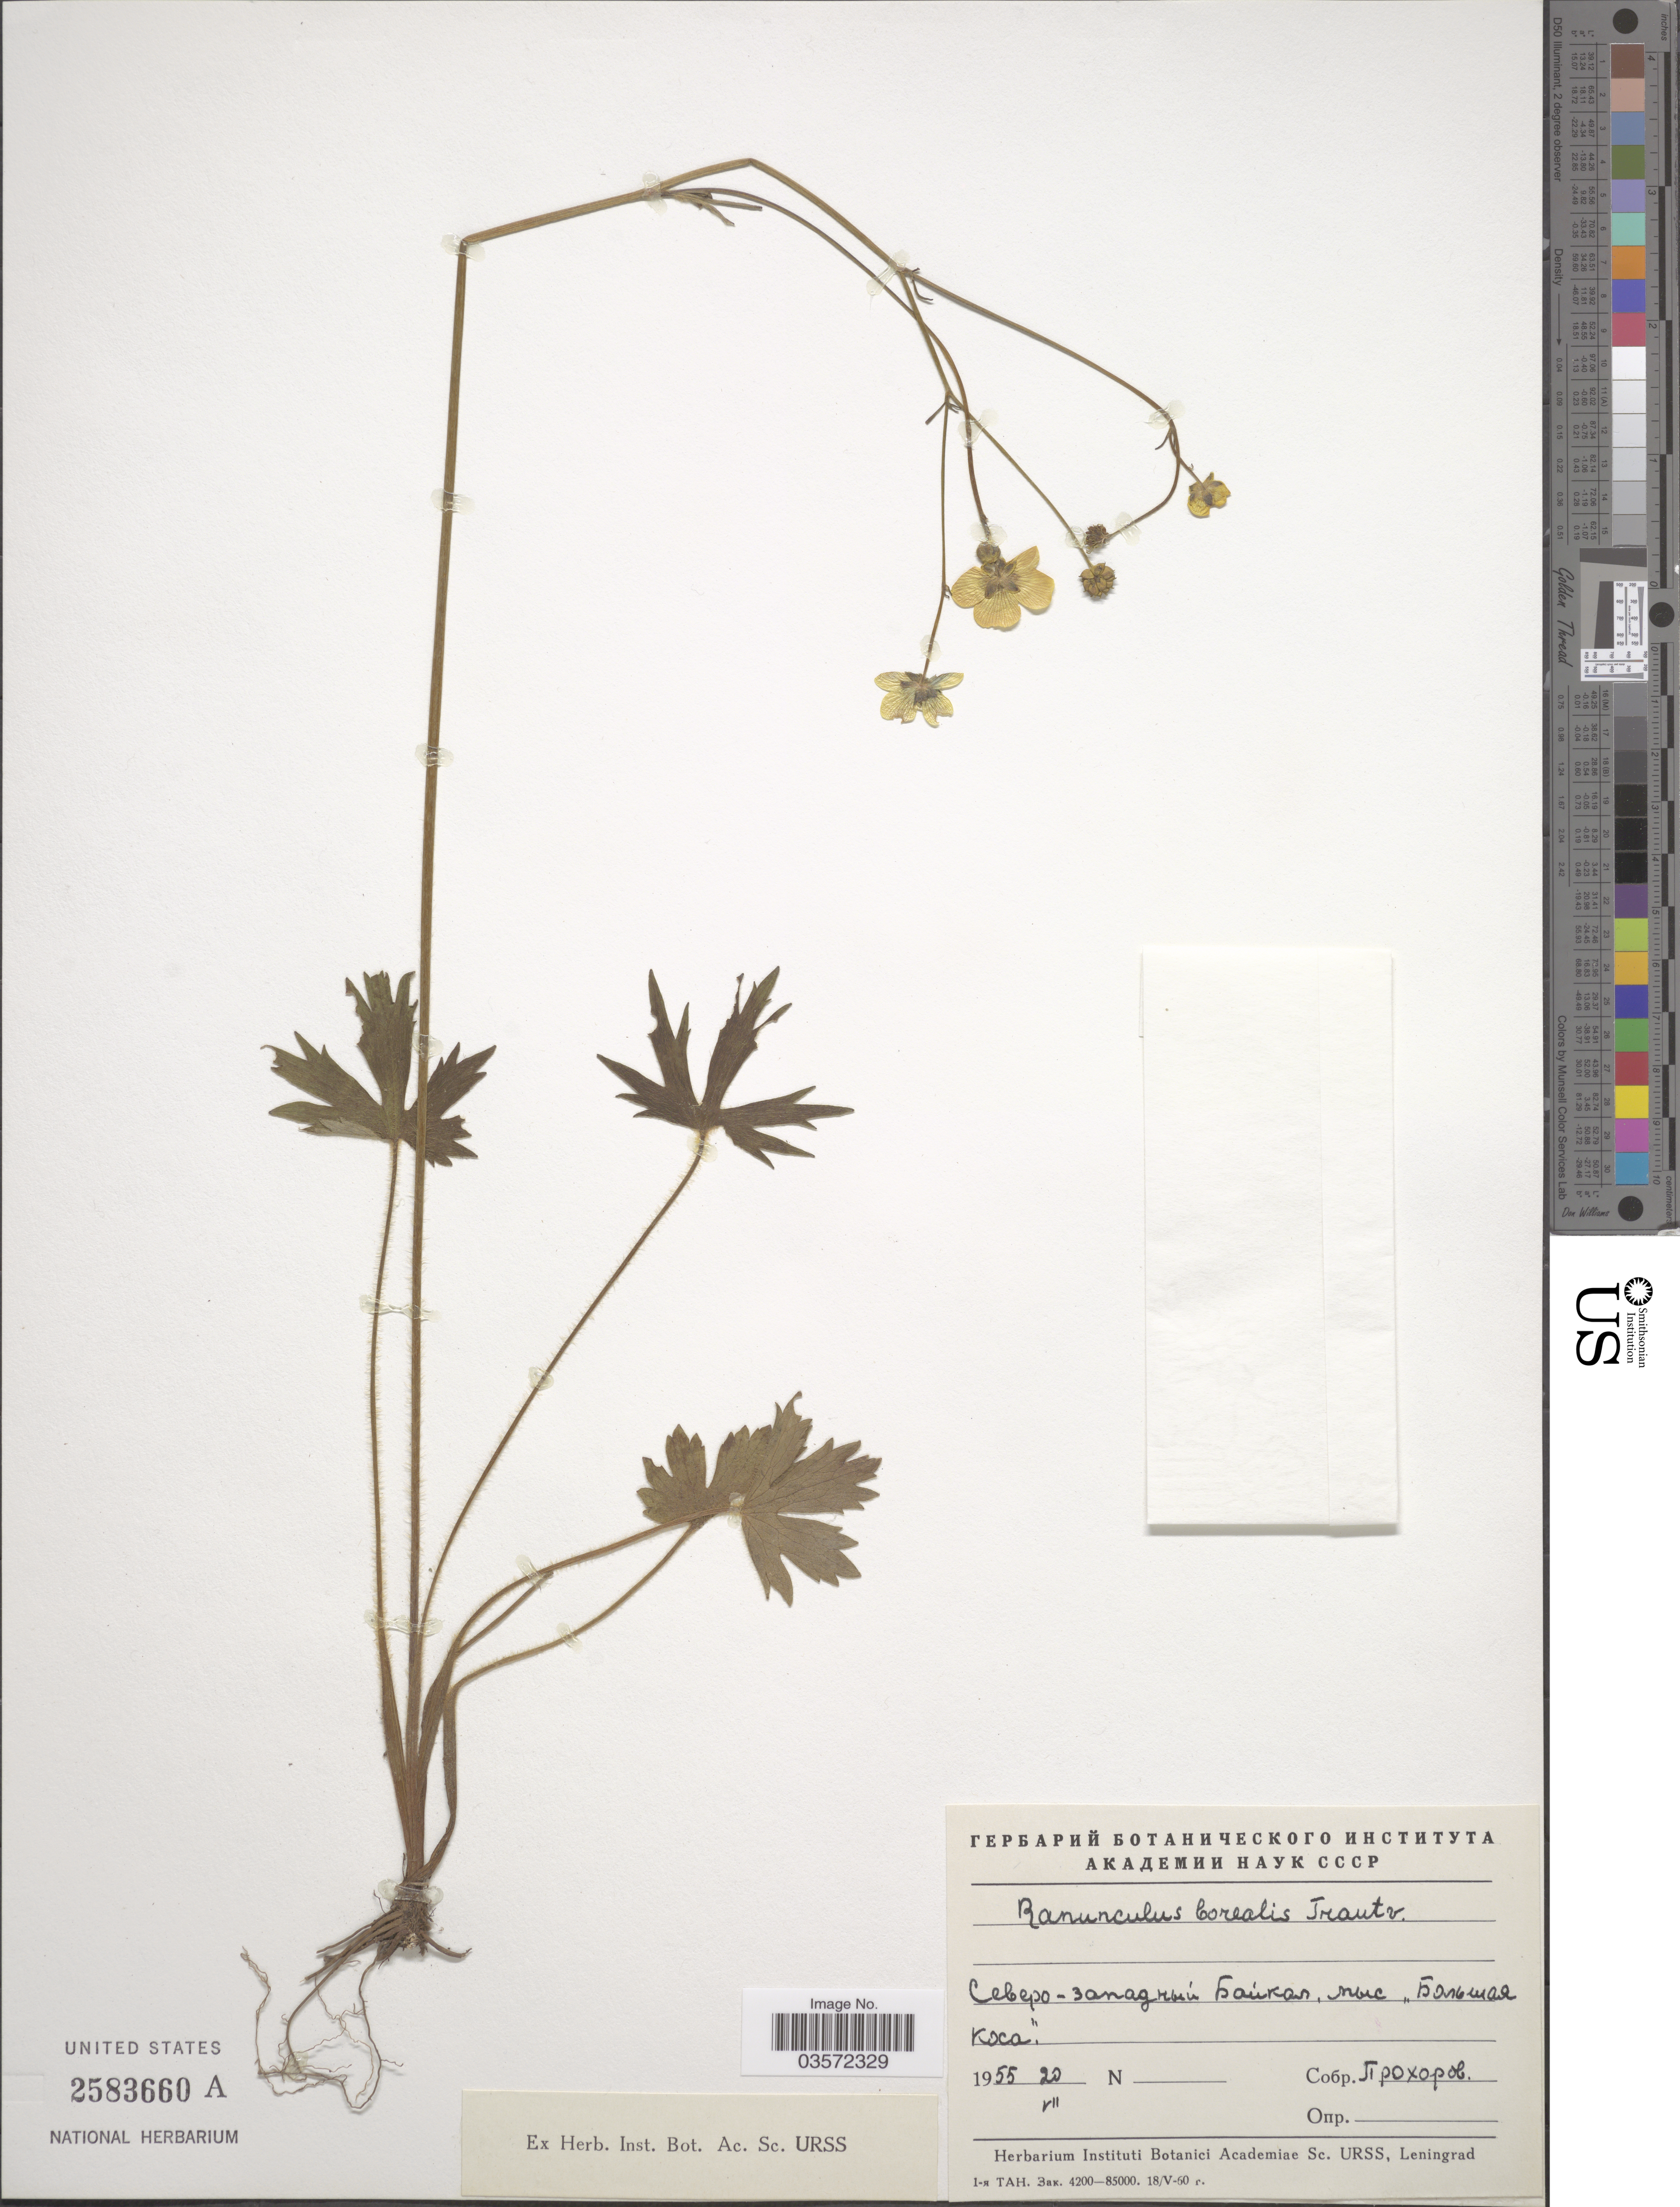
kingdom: Plantae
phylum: Tracheophyta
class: Magnoliopsida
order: Ranunculales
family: Ranunculaceae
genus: Ranunculus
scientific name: Ranunculus borealis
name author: Trautv.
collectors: Prokhorov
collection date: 1955-07-20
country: Russian Federation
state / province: Buryatia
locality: Cape Bolshaya Kosa.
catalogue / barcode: US 2583660A